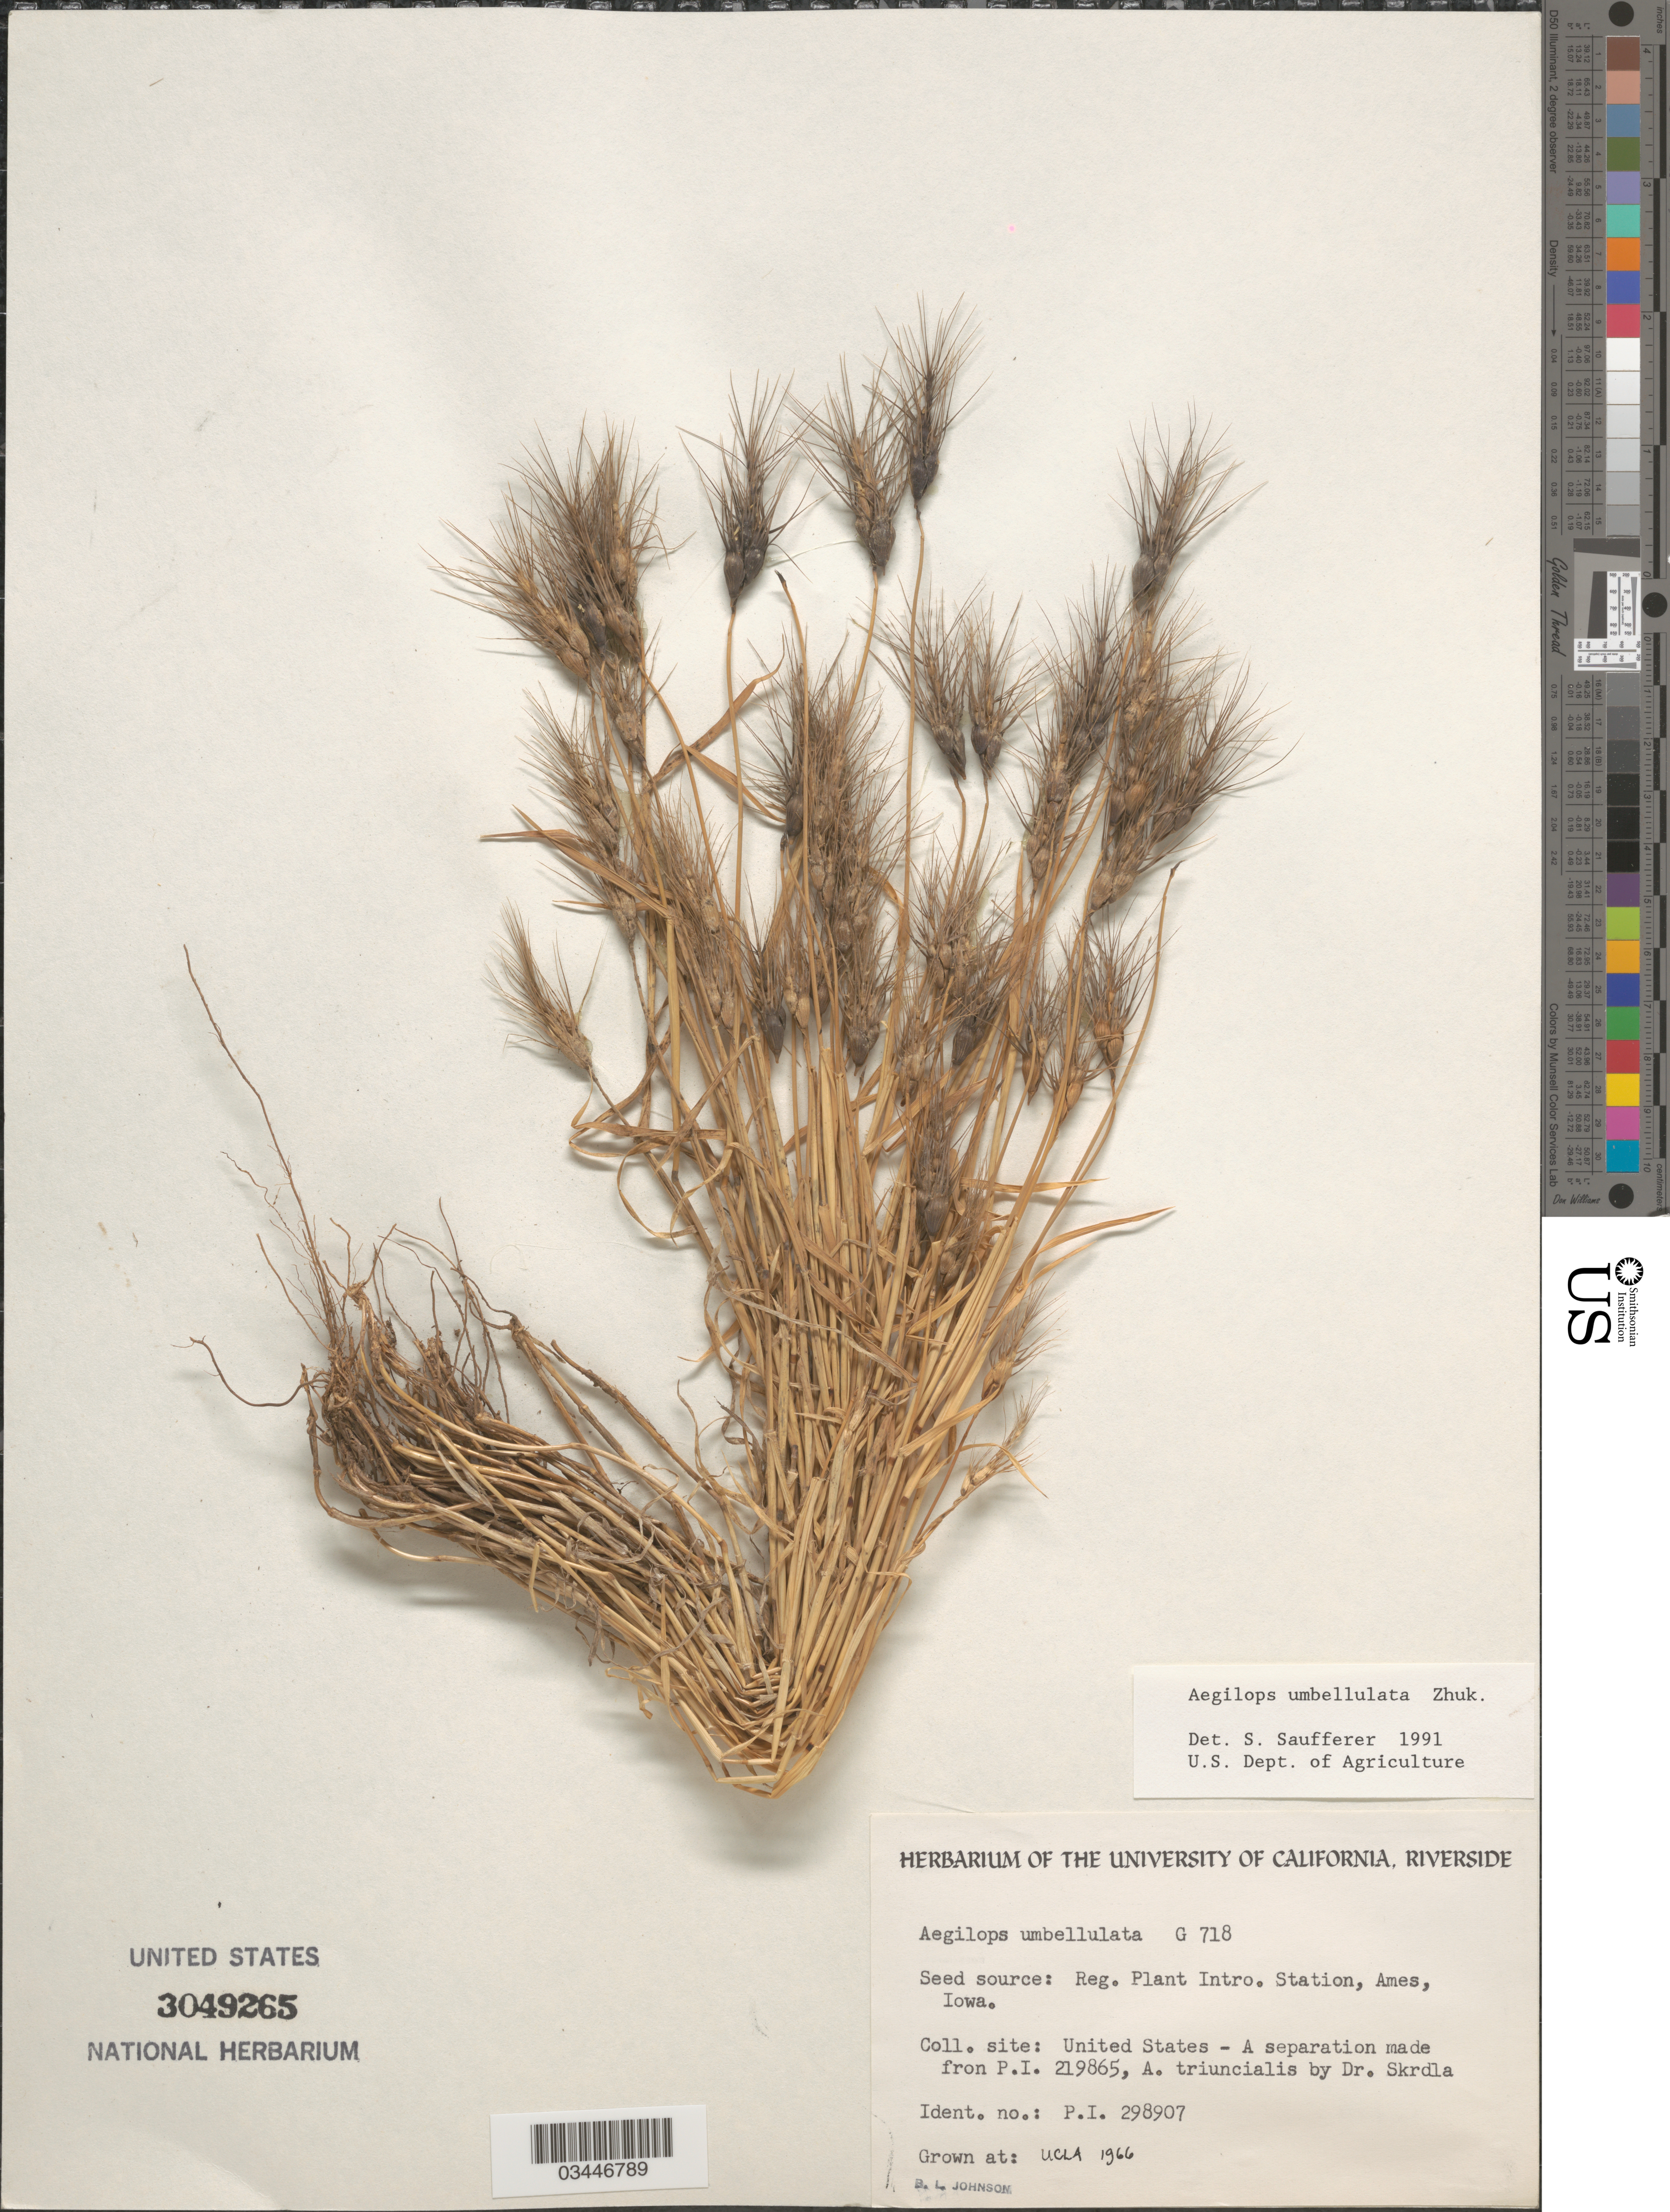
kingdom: Plantae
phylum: Tracheophyta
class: Liliopsida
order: Poales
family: Poaceae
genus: Aegilops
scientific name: Aegilops umbellulata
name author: Zhuk.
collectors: B. Johnson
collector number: G718?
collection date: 1966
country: United States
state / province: California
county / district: Los Angeles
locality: UCLA.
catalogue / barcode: US 3049265